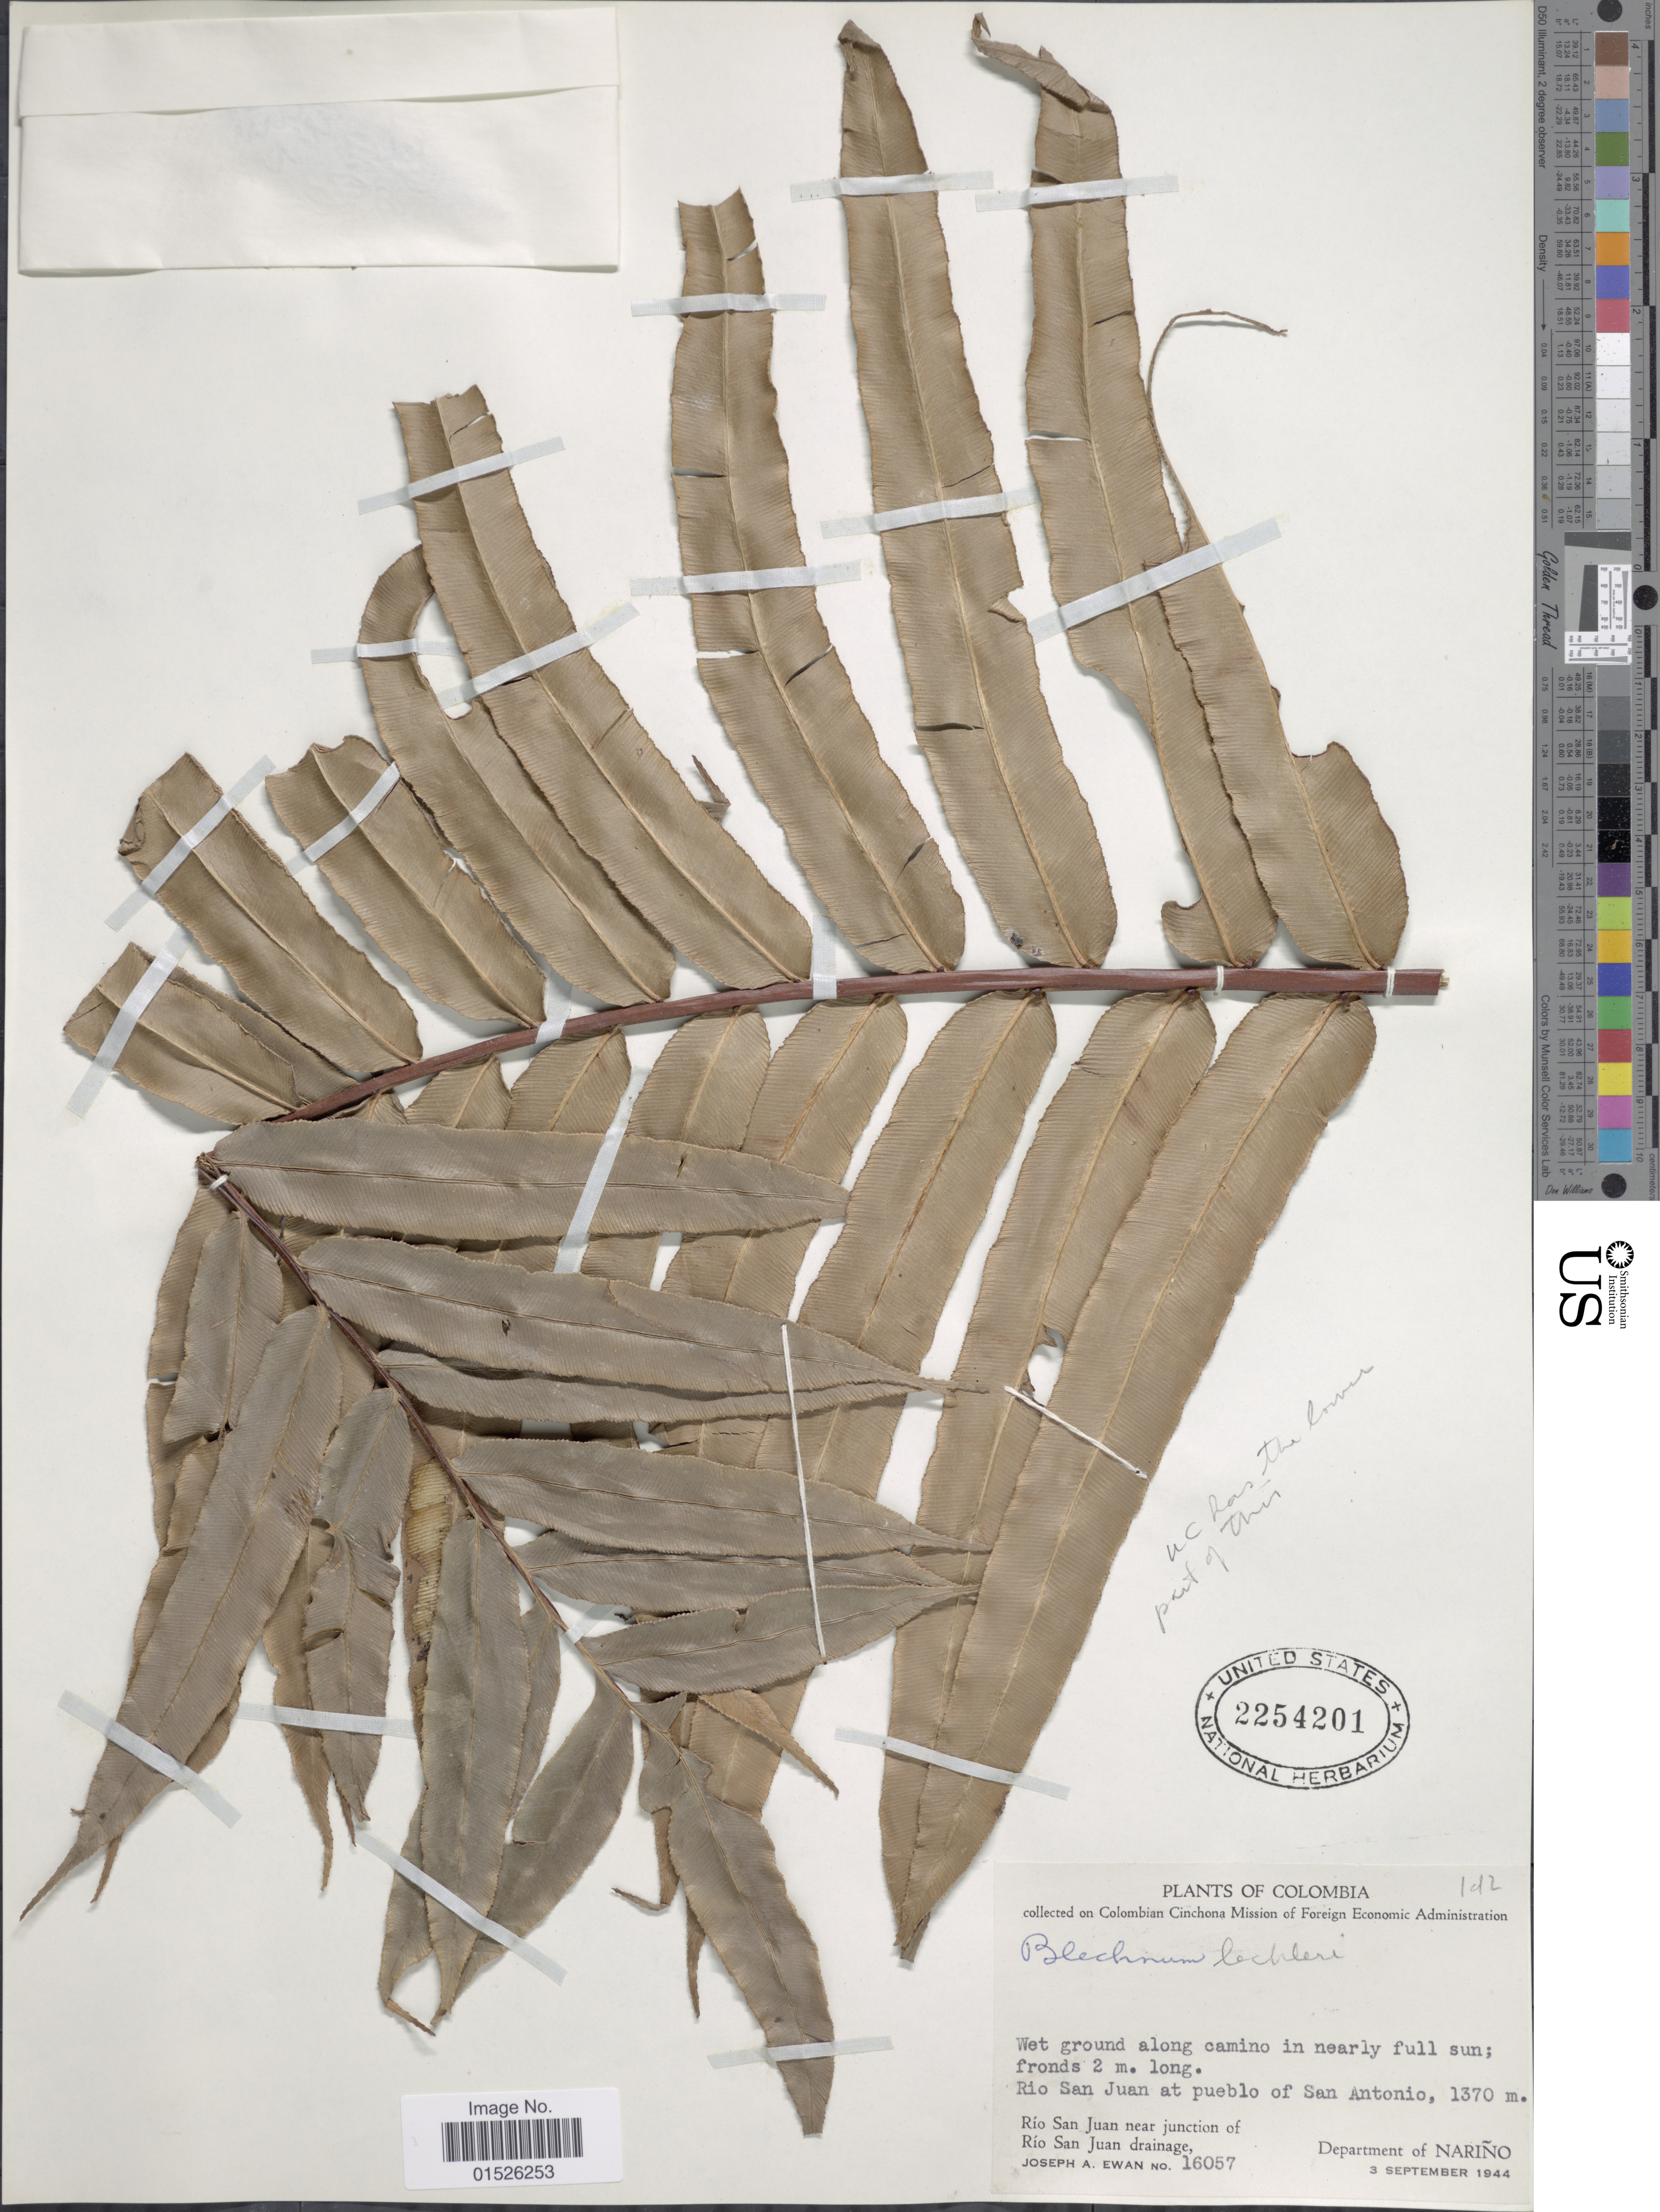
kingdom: Plantae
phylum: Tracheophyta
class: Polypodiopsida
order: Polypodiales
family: Blechnaceae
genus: Blechnum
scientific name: Blechnum lechleri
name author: Mett.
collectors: J. A. Ewan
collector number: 16057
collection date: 1944-09-03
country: Colombia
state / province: Nariño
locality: Rio San Juan near junction of Rio San Juan drainage. Department of Narino. Rio San Juan at Pueblo of San Antonia.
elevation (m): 1370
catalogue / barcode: US 2254201